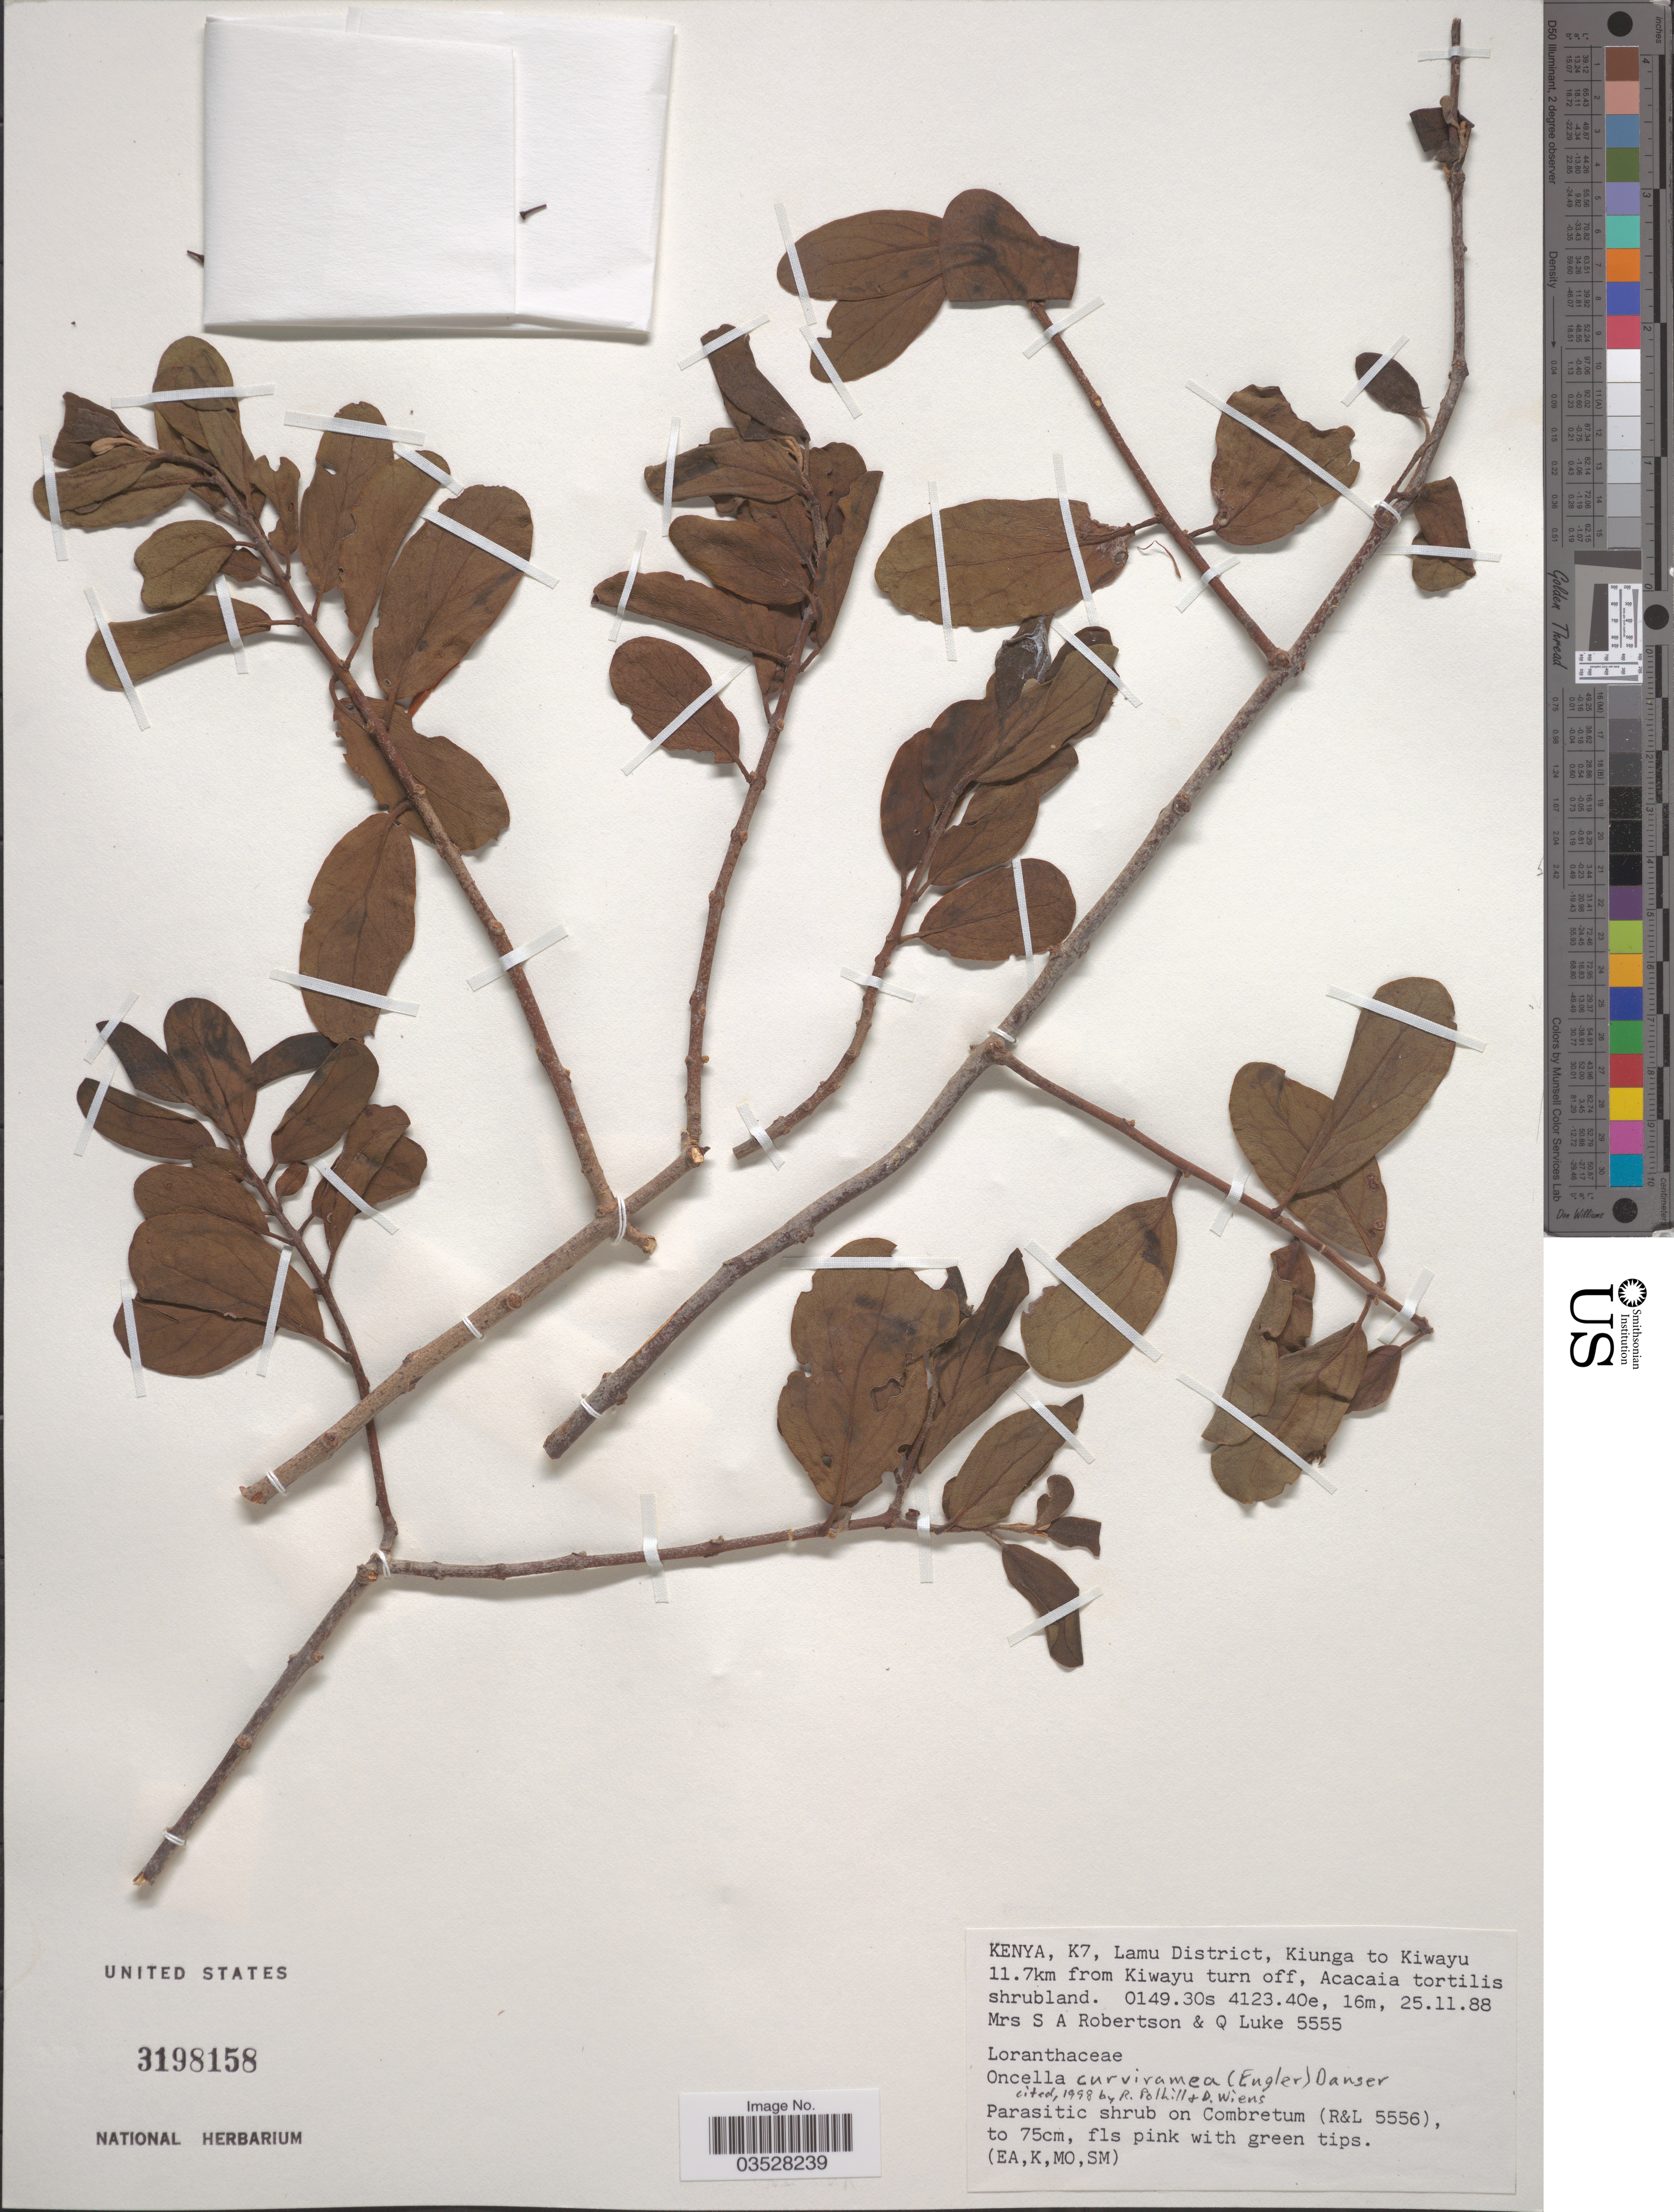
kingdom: Plantae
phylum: Tracheophyta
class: Magnoliopsida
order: Santalales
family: Loranthaceae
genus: Oncella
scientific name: Oncella curviramea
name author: (Engl.) Danser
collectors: S. Robertson & Q. Luke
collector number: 5555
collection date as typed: Transcribed d/m/y: 25/11/88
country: Kenya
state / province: Lamu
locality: K7, Lamu District, Kiunga to Kiwayu 11.7km from Kiwayu turn off.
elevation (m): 16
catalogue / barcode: US 3198158